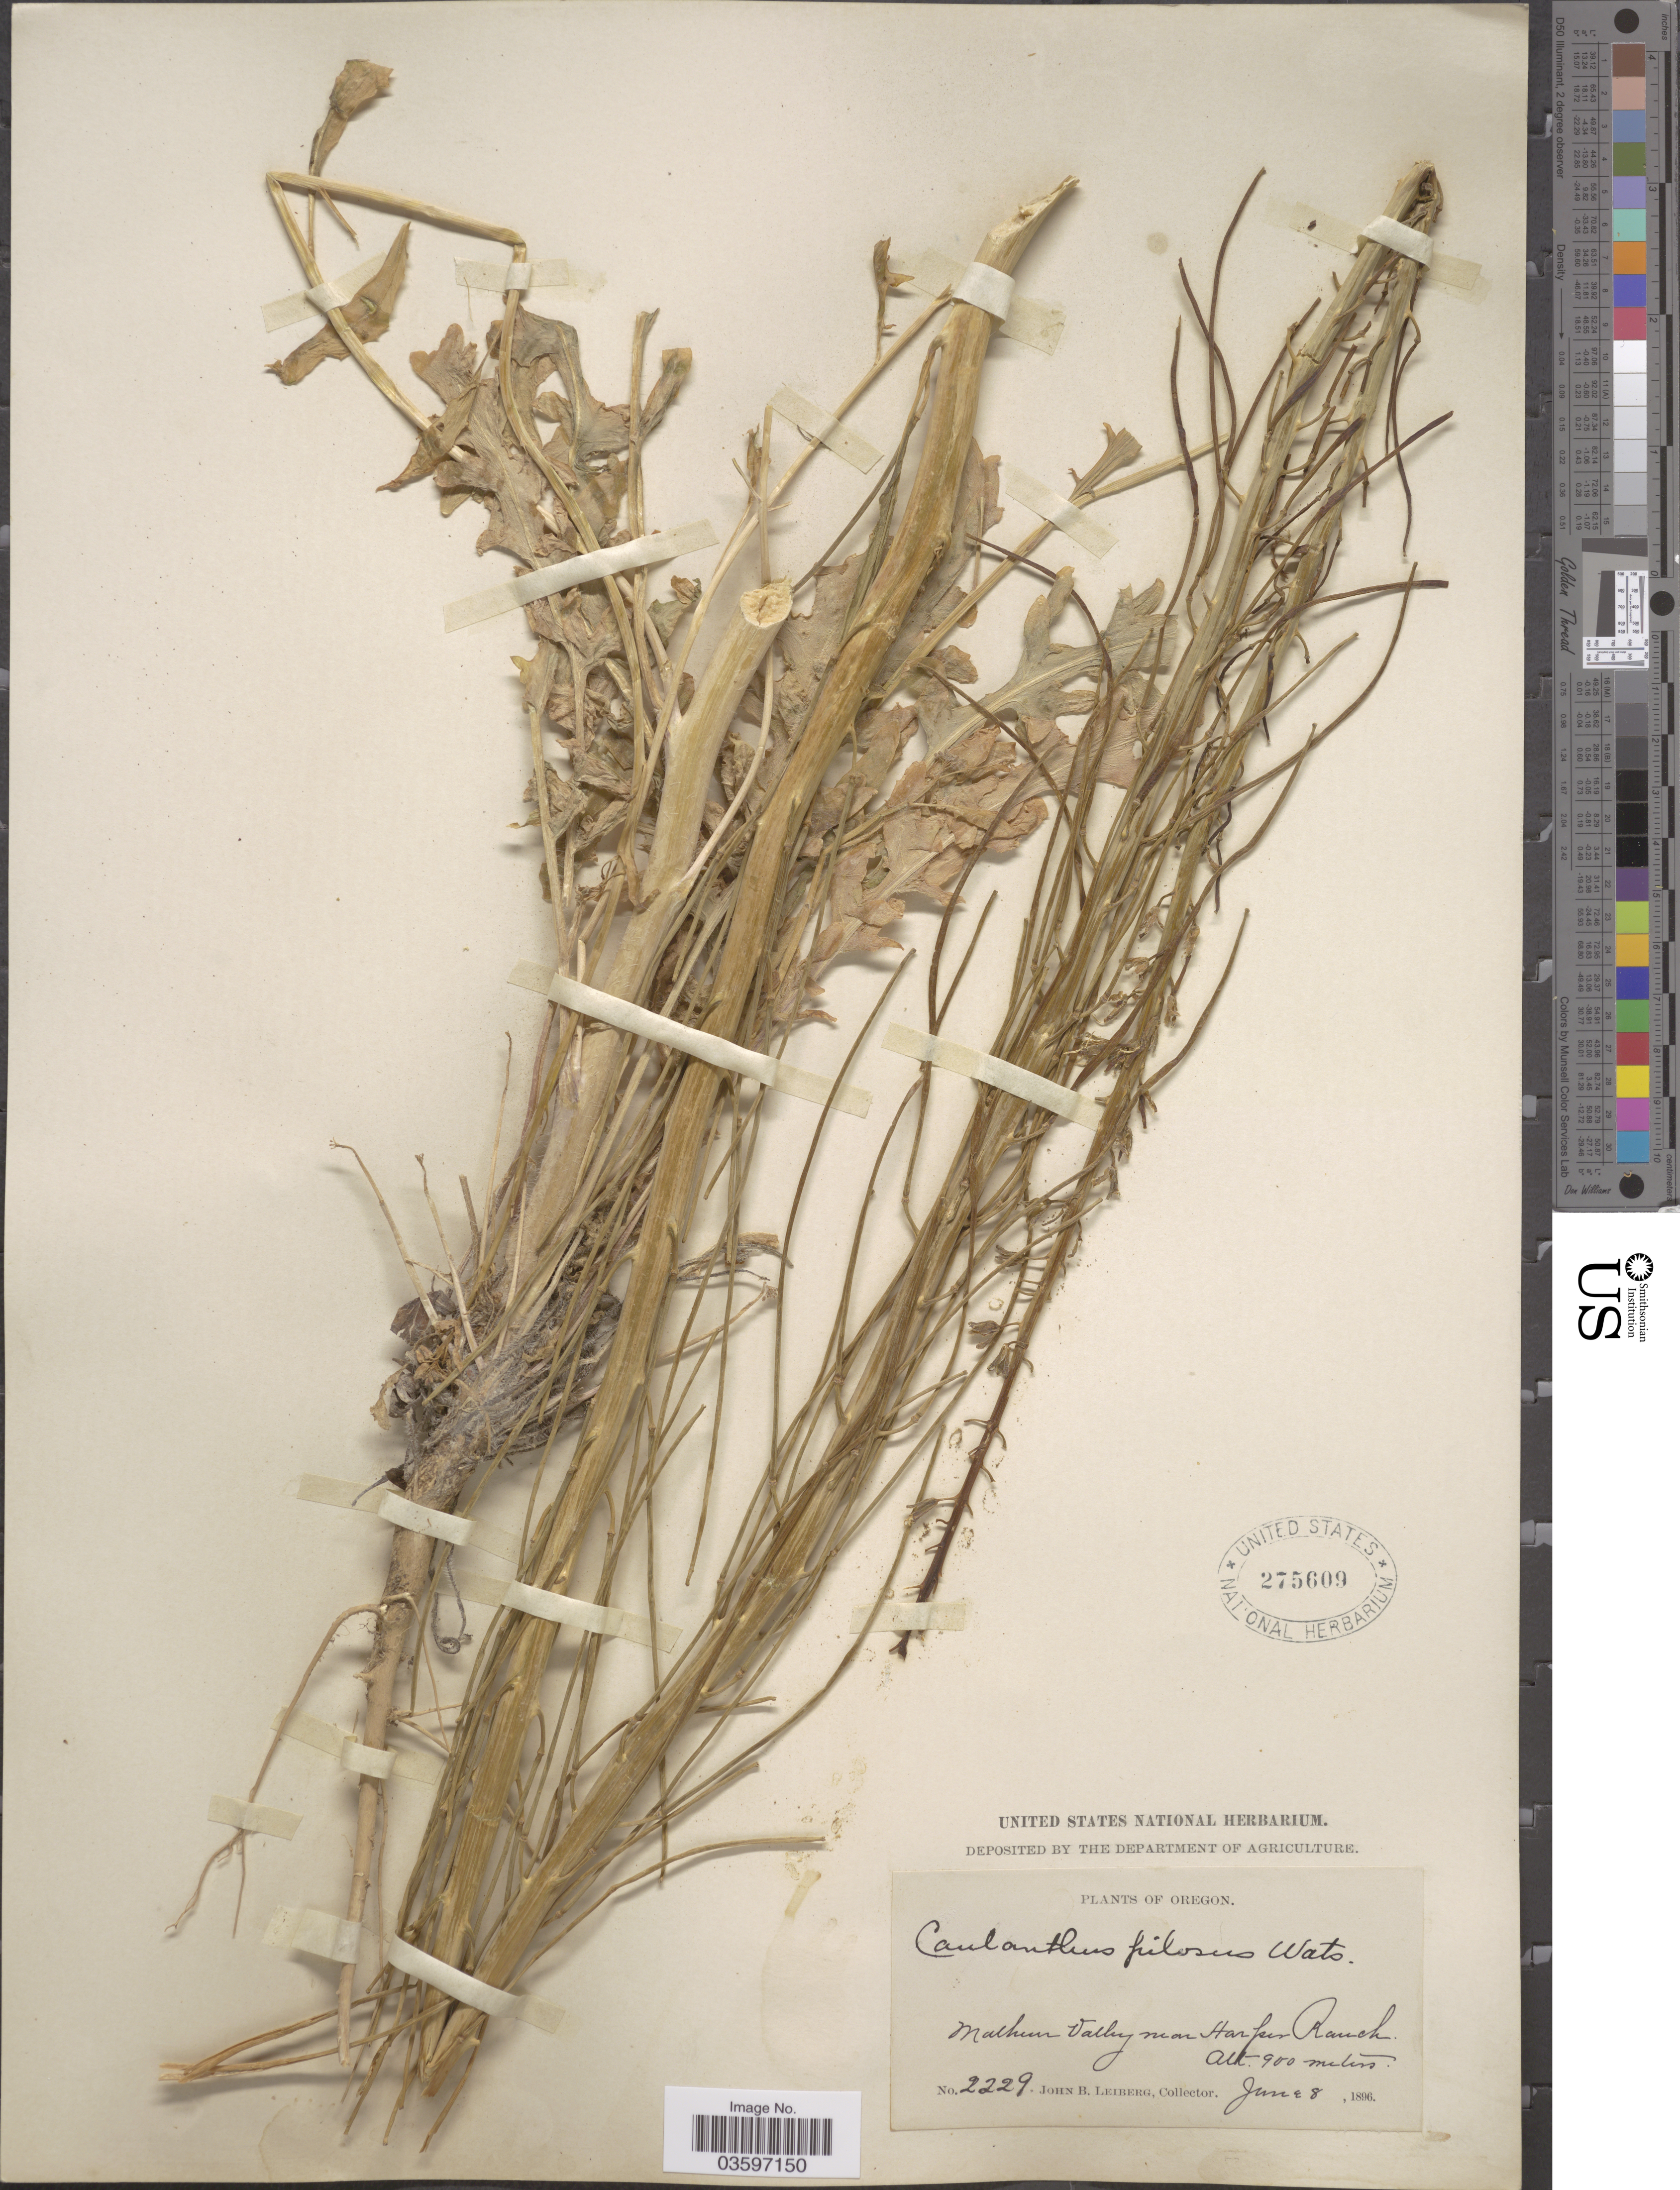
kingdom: Plantae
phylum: Tracheophyta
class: Magnoliopsida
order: Brassicales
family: Brassicaceae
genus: Caulanthus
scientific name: Caulanthus pilosus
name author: S. Watson in C. King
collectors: J. B. Leiberg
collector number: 2229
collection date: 1896-06-08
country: United States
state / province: Oregon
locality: Malheur Valley near Harper Ranch.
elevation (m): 900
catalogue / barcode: US 275609